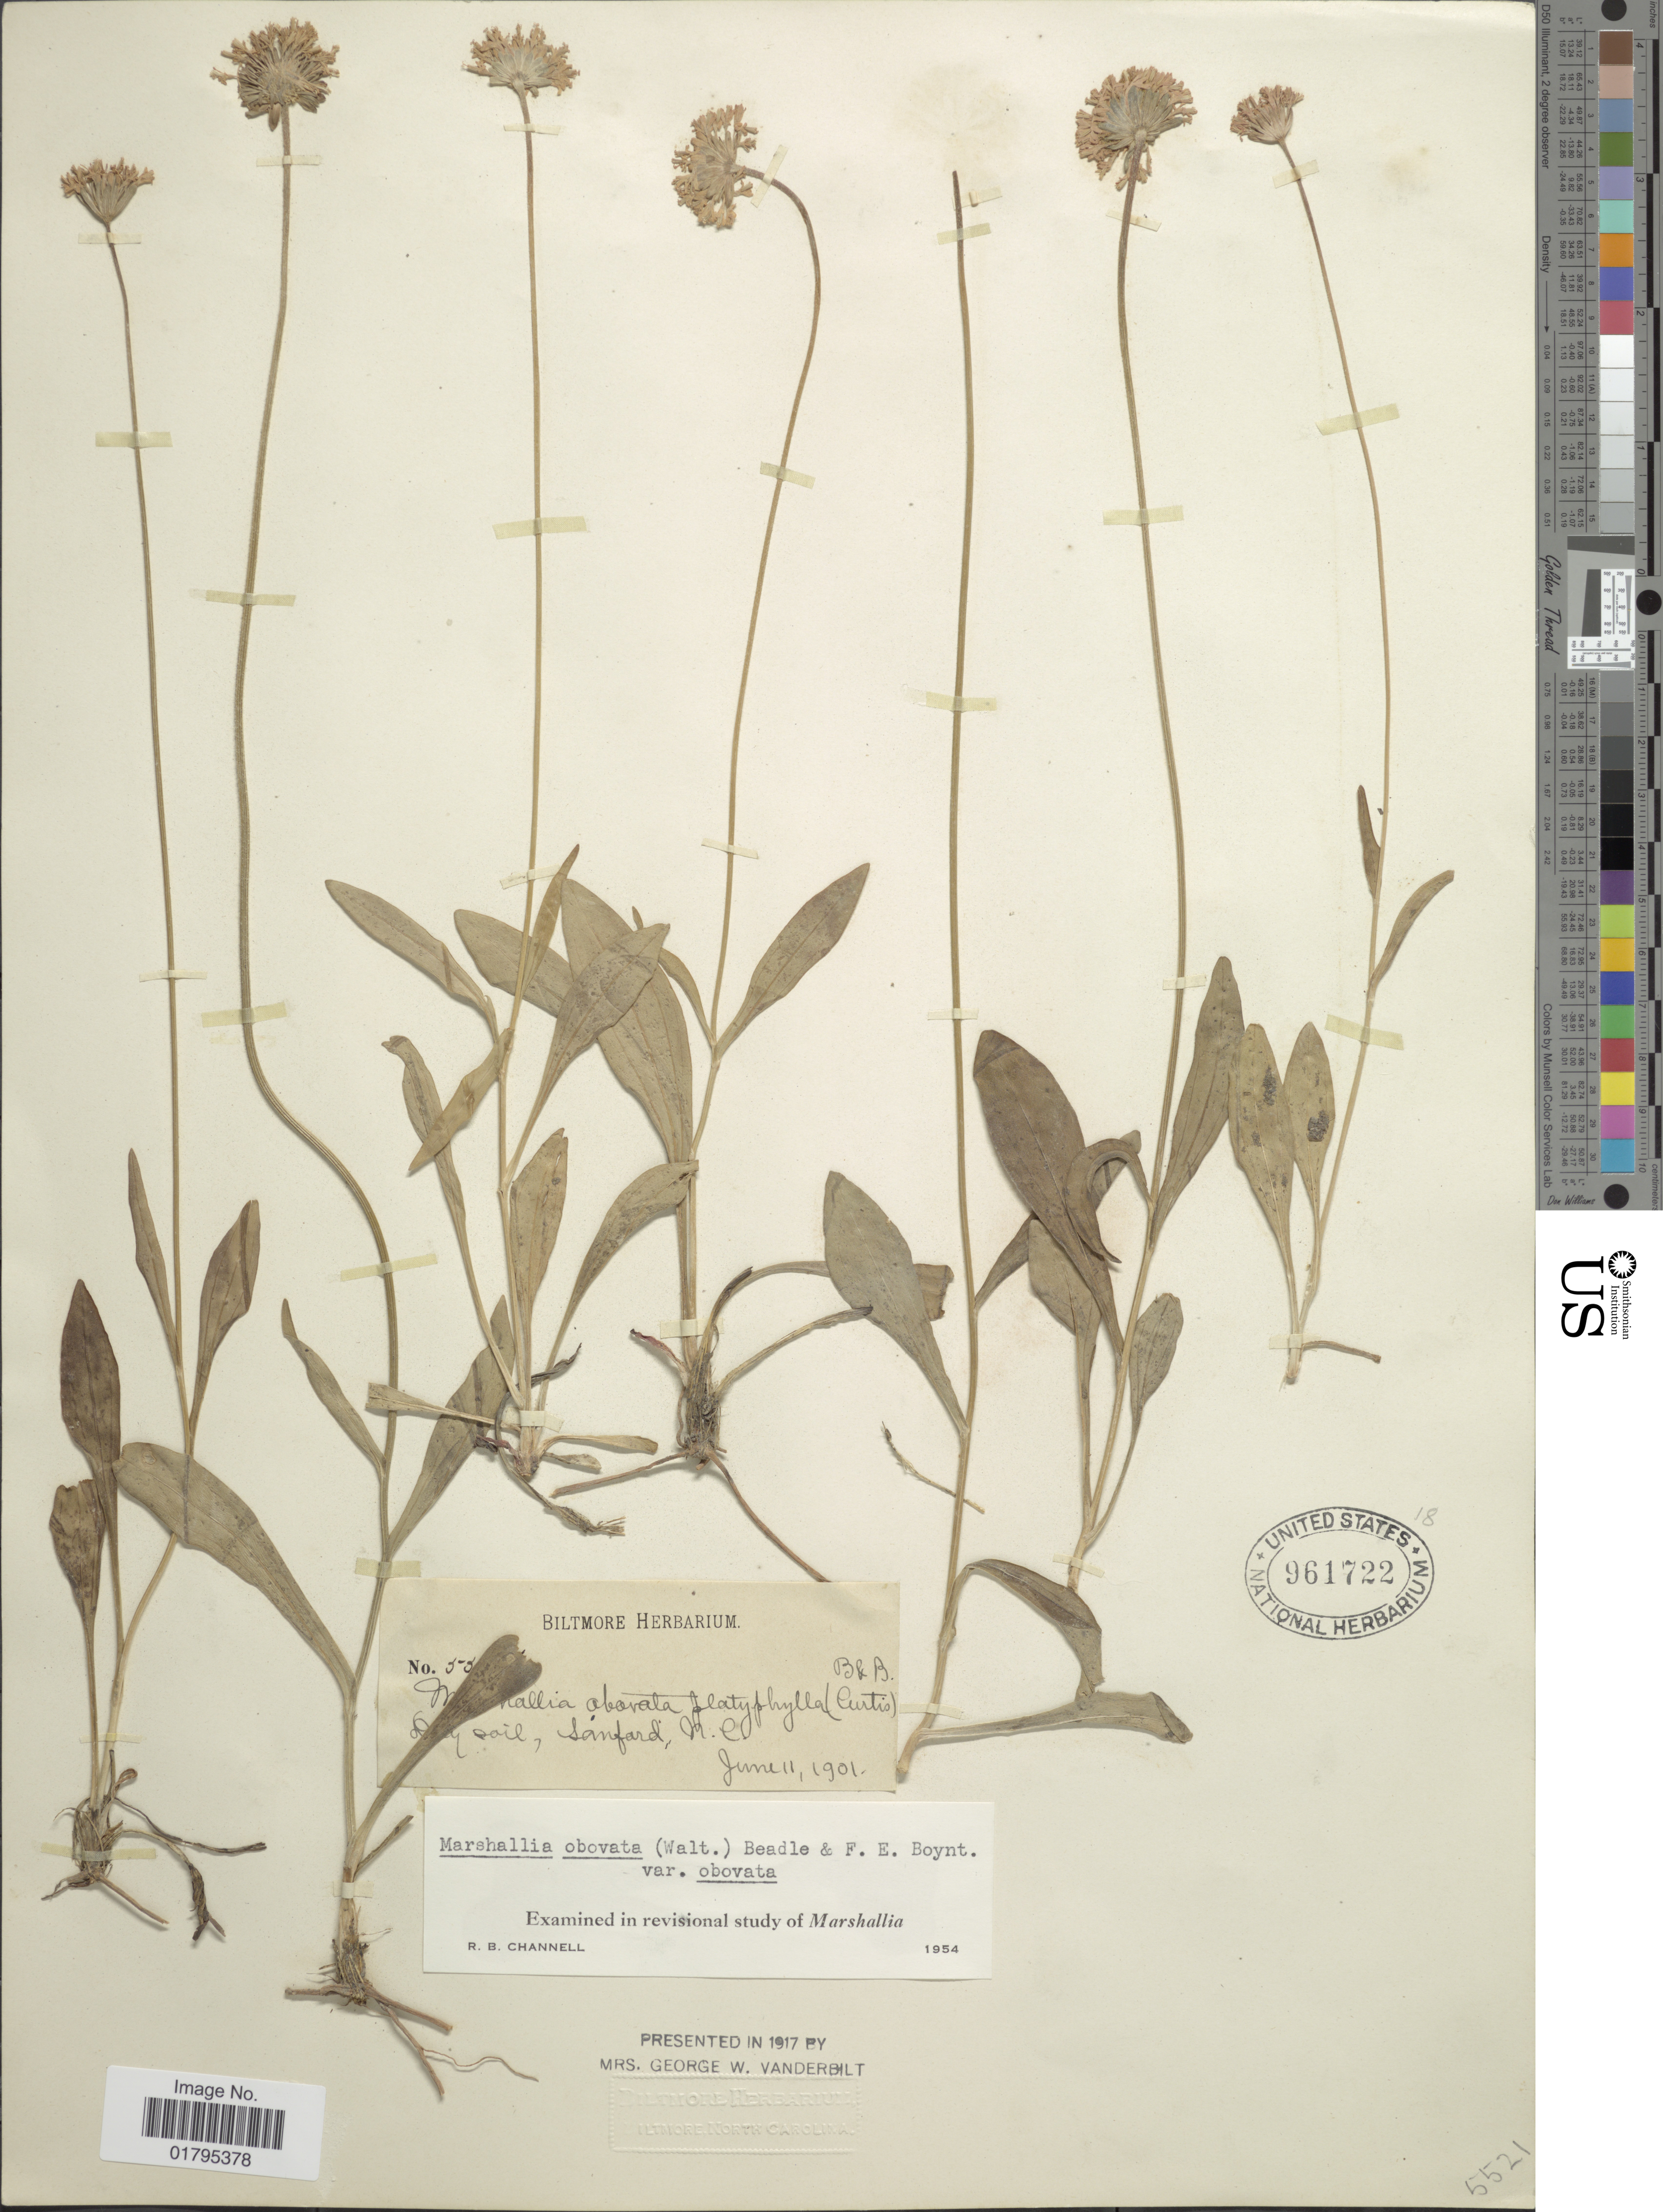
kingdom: Plantae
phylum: Tracheophyta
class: Magnoliopsida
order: Asterales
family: Asteraceae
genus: Marshallia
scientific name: Marshallia obovata var. obovata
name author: (Walter) Beadle & F.E. Boynton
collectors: ex herb. Biltmore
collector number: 53!*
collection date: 1901-06-11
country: United States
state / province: North Carolina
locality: Sanfard, N.C.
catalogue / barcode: US 961722